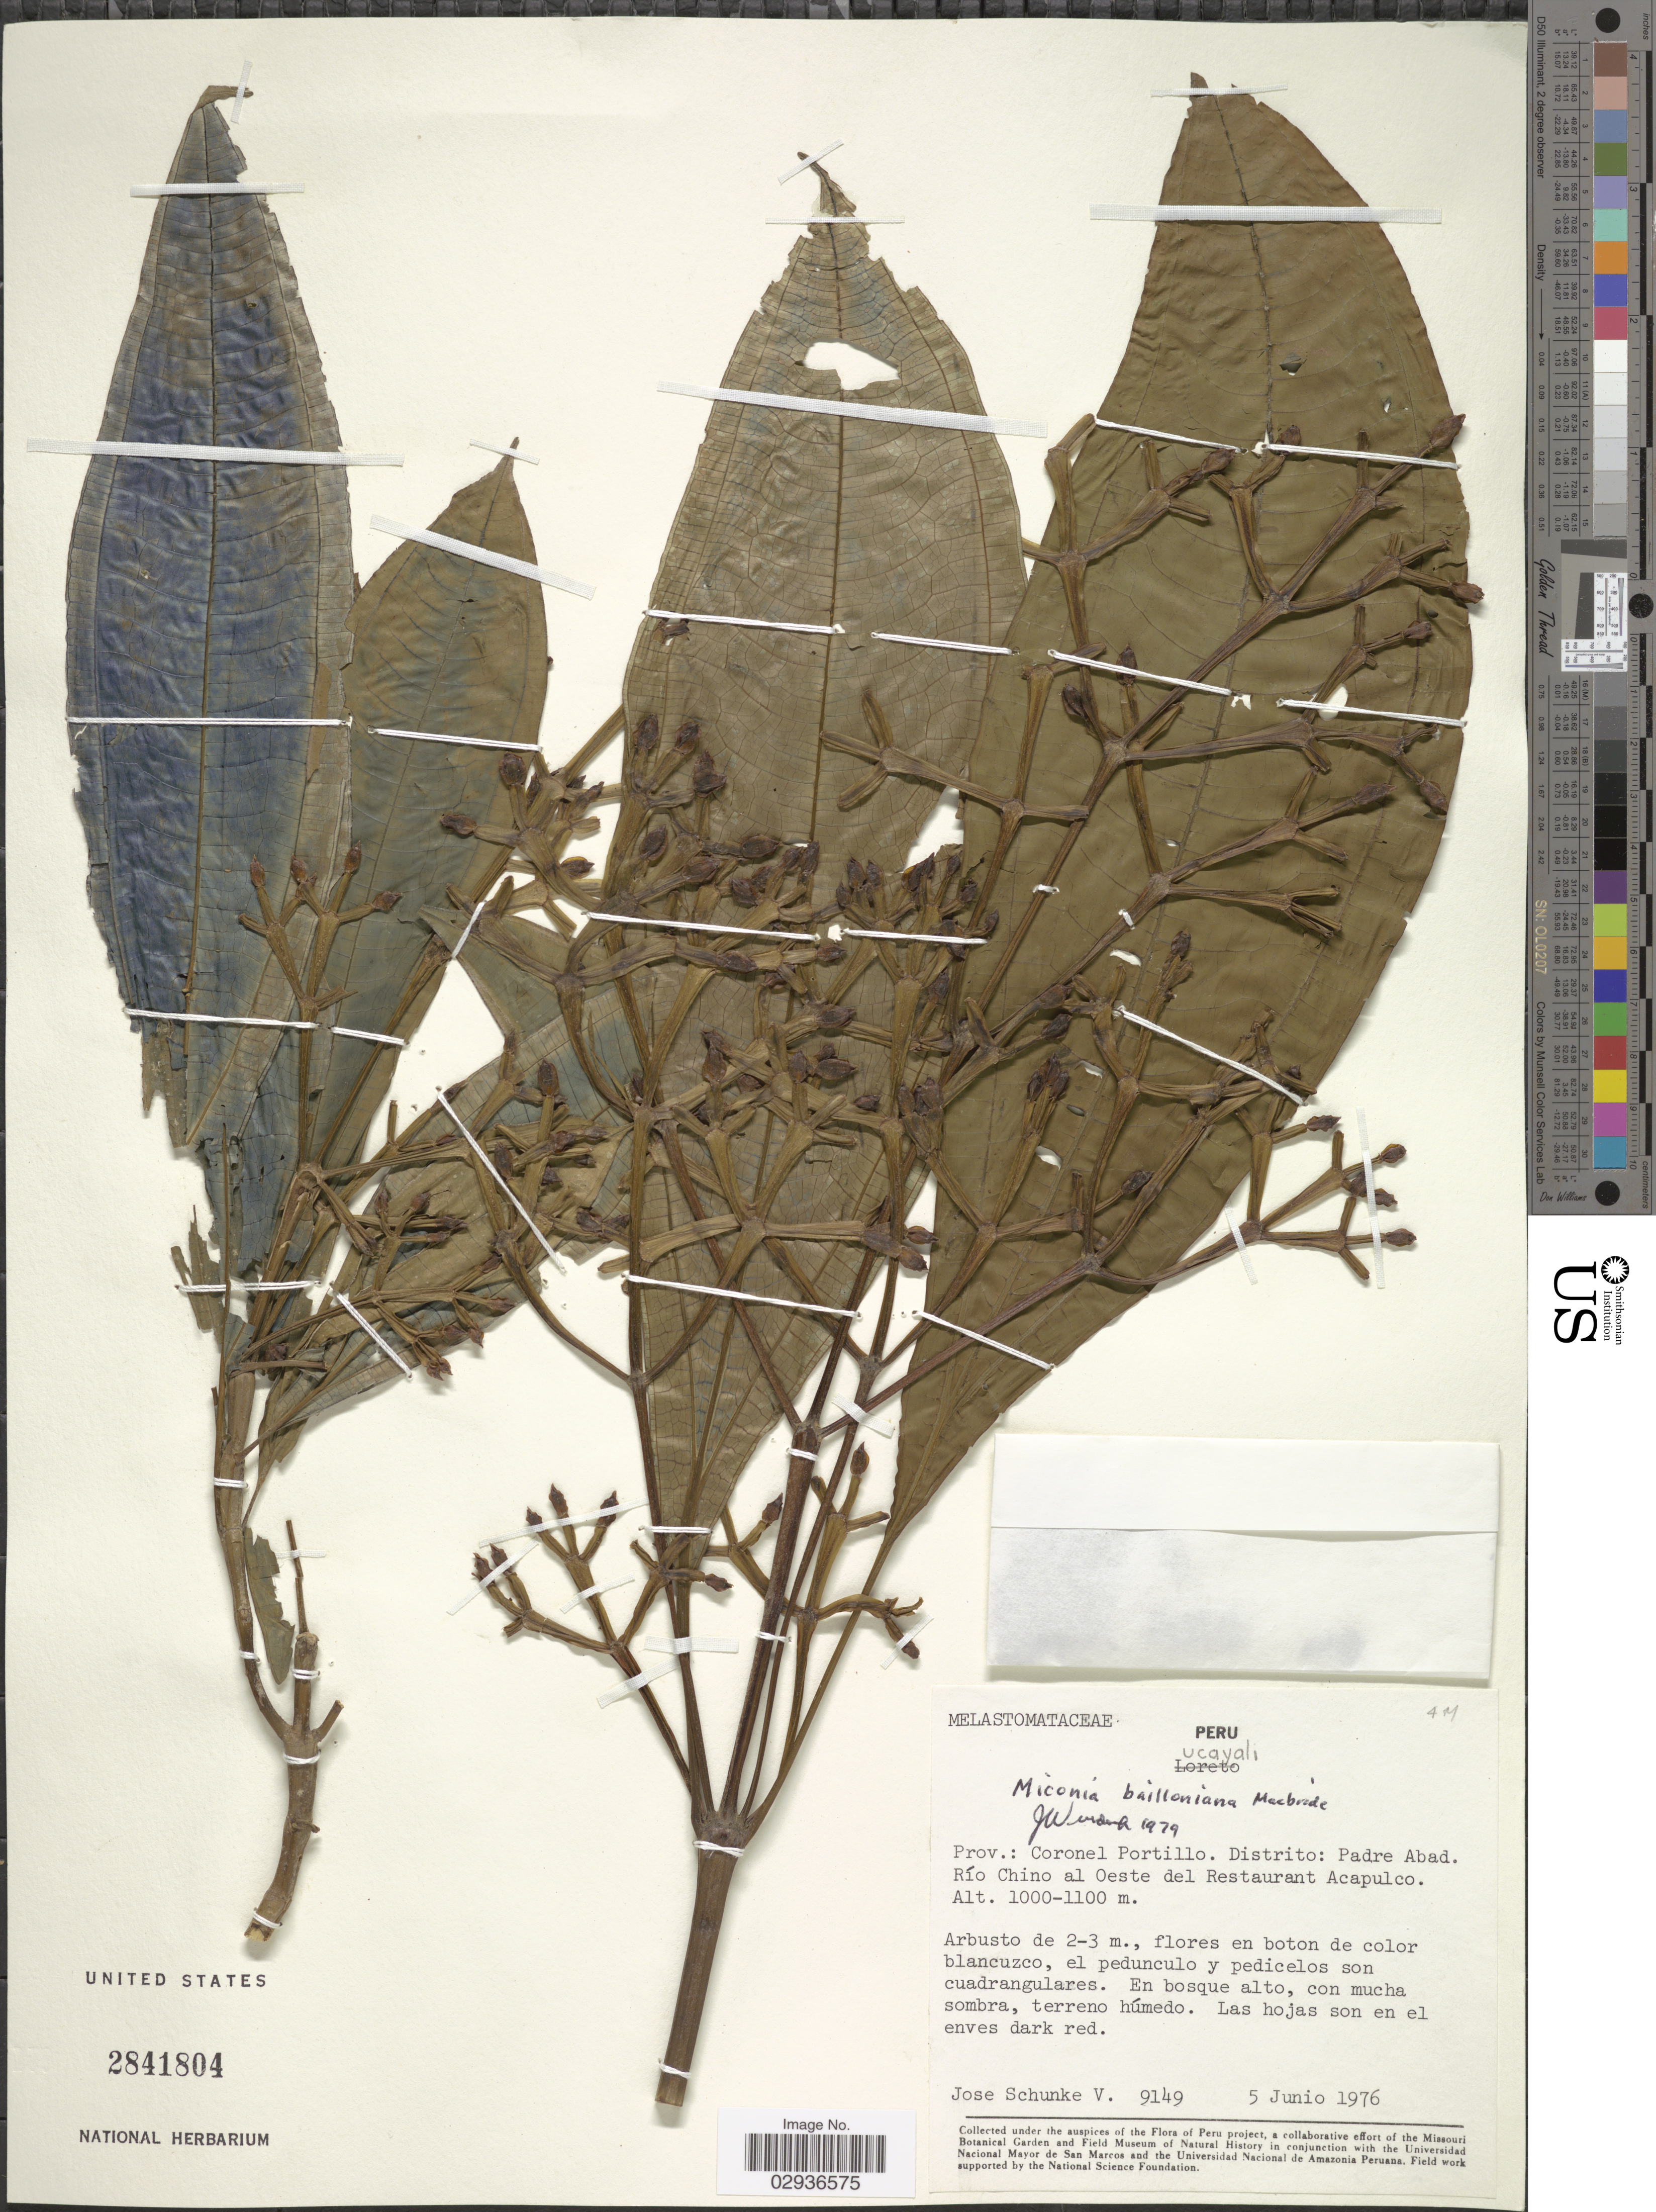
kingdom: Plantae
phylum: Tracheophyta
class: Magnoliopsida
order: Myrtales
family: Melastomataceae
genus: Miconia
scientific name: Miconia bailloniana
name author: J.F. Macbr.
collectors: J. Schunke Vigo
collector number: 9149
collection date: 1976-06-05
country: Peru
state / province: Ucayali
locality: Prov.: Coronel Portillo. Distrito: Padre Abad. Río Chino al Oeste del Restaurant Acapulco.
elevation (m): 1000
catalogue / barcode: US 2841804